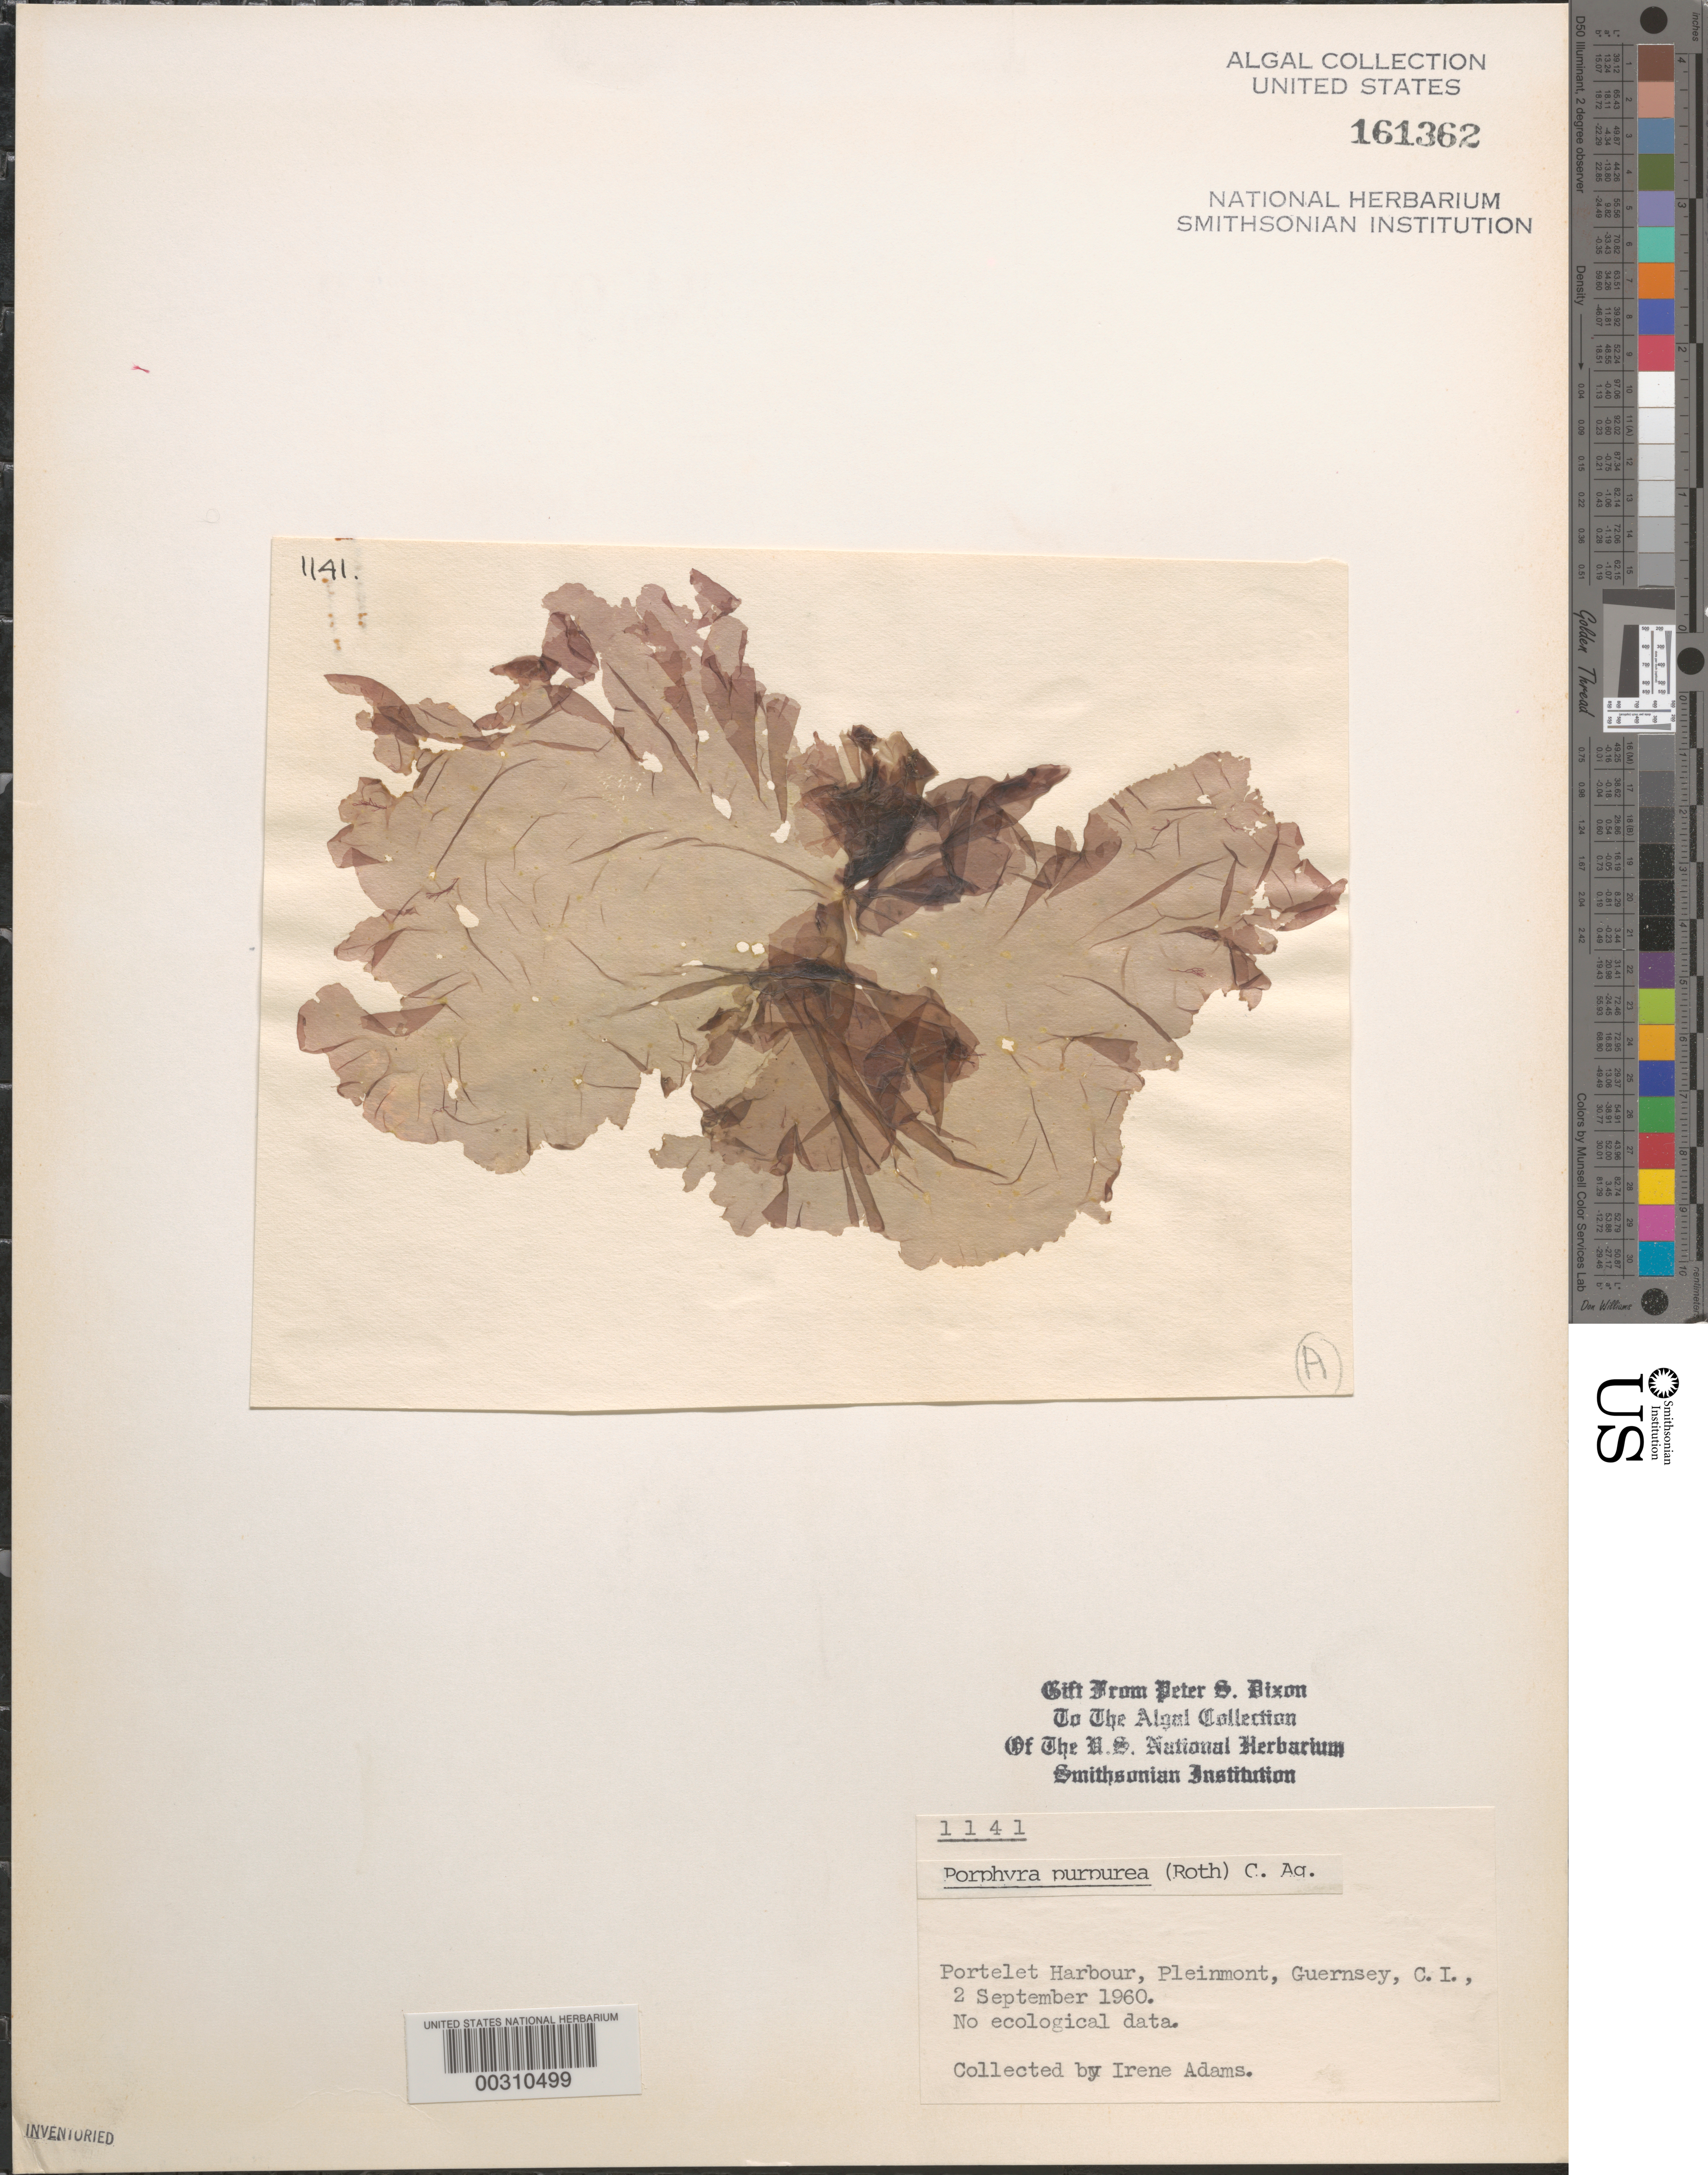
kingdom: Plantae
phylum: Rhodophyta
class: Bangiophyceae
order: Bangiales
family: Bangiaceae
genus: Porphyra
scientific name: Porphyra purpurea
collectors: I. Adams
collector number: PSD 1141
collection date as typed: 02 Sep 1960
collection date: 1960-09-02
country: United Kingdom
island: Guernsey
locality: Portelet Harbor, Pleinmont. Bailiwick of Guernsey.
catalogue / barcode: US 161362